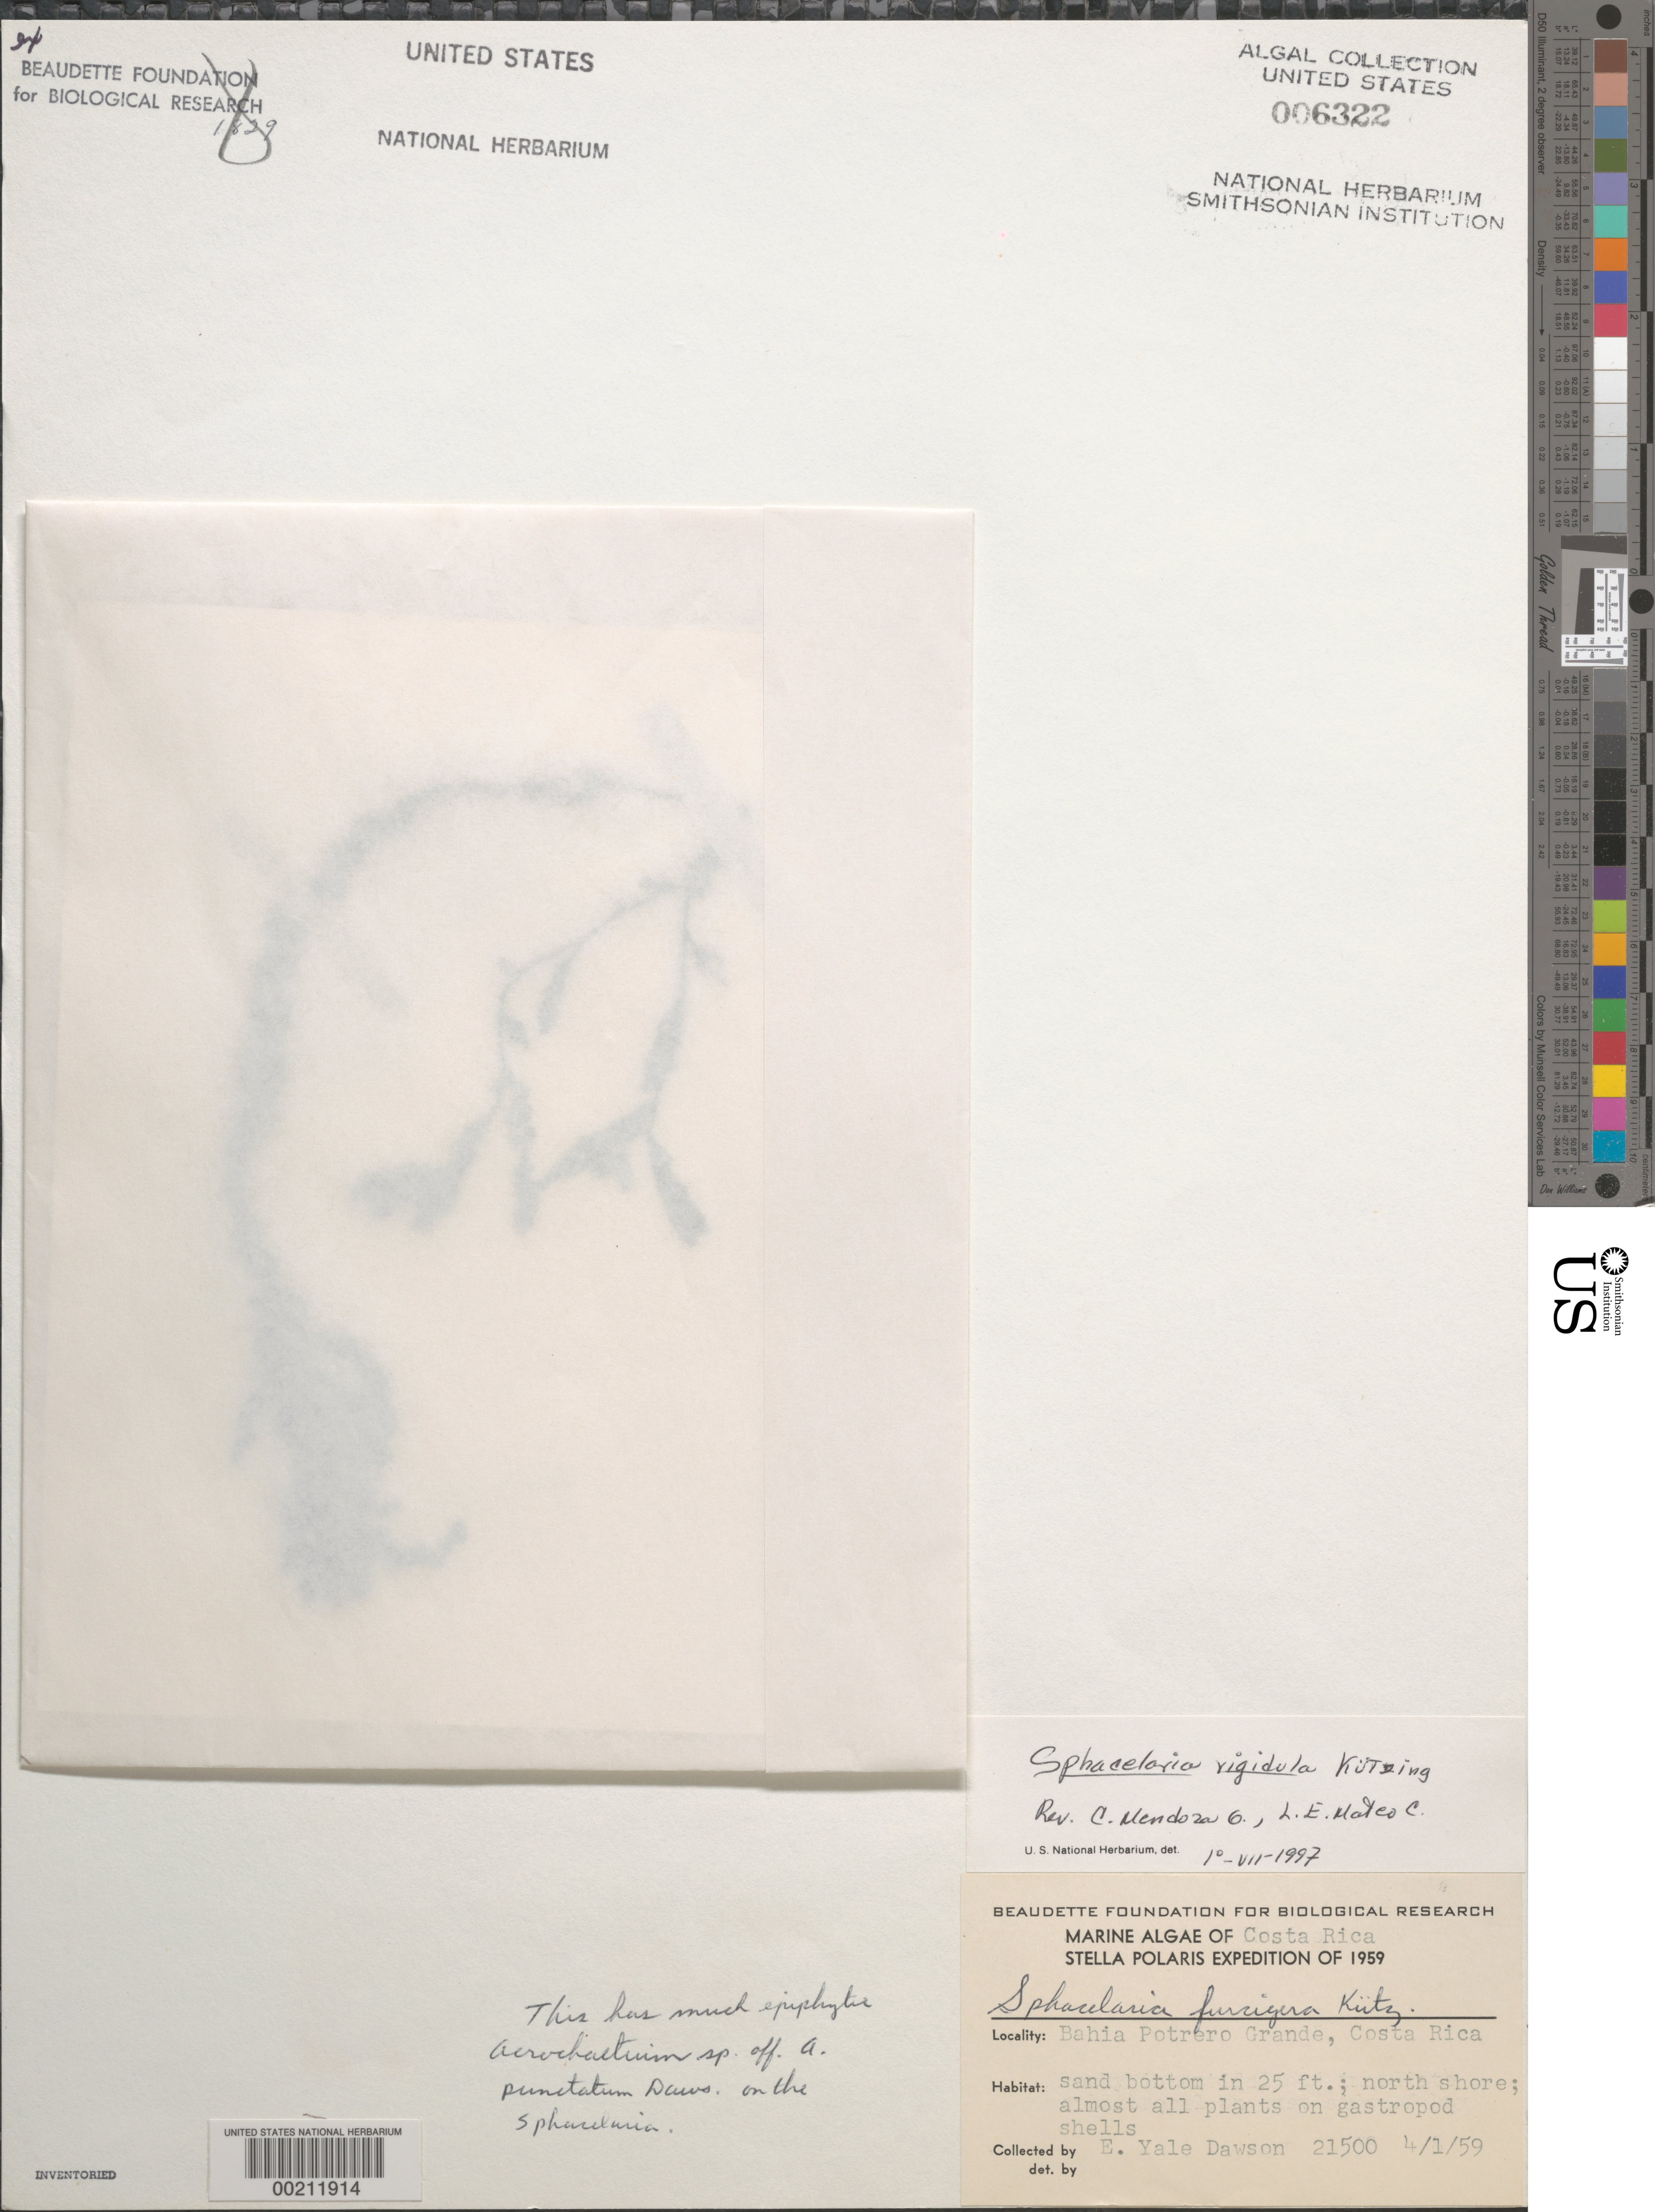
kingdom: Chromista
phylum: Ochrophyta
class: Phaeophyceae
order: Sphacelariales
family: Sphacelariaceae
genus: Sphacelaria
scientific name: Sphacelaria rigidula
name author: Kütz.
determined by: Mendoza G., C.; Mateo. Cid, L. E.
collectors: A. Dennis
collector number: EYD 21500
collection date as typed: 01 Apr 1959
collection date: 1959-04-01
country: Costa Rica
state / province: Guanacaste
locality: Bahia Potrero Grande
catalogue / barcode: US 6322